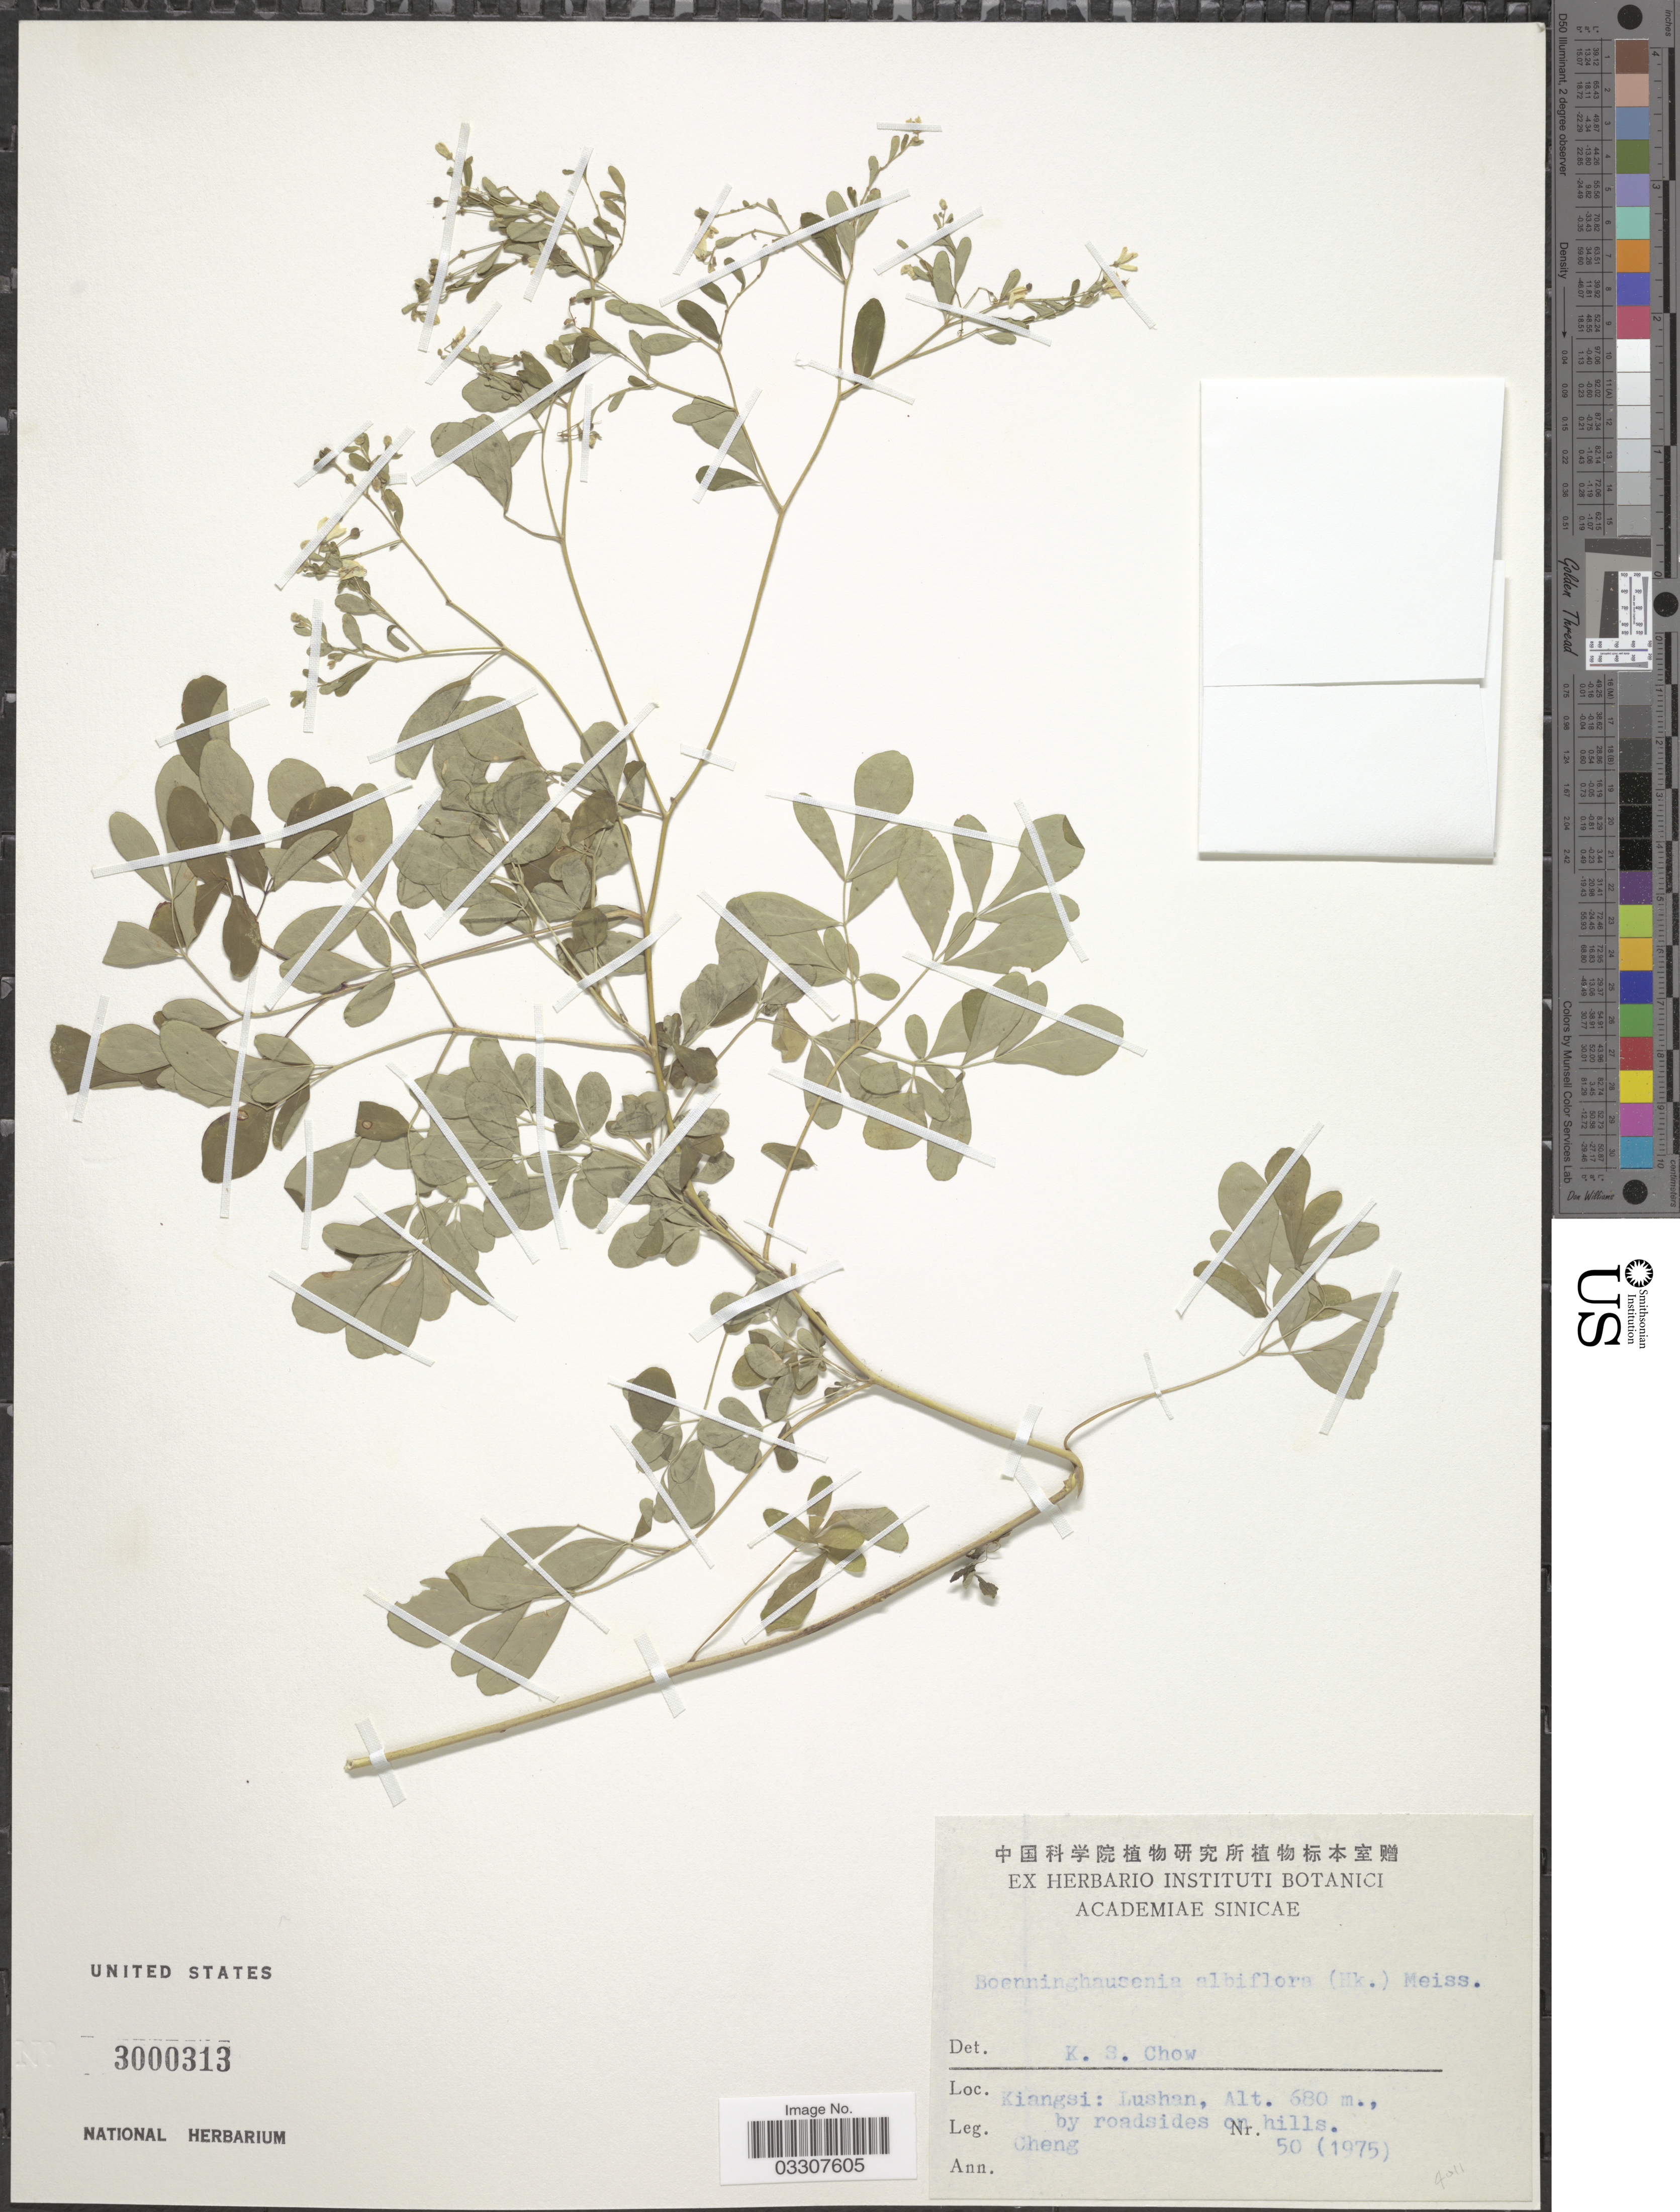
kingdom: Plantae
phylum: Tracheophyta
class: Magnoliopsida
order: Sapindales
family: Rutaceae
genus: Boenninghausenia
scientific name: Boenninghausenia albiflora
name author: (Hook.) Meisn.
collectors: -. Cheng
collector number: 50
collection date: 1975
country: China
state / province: Jiangxi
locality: Kiangsi: Lushan.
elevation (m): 680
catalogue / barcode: US 3000313